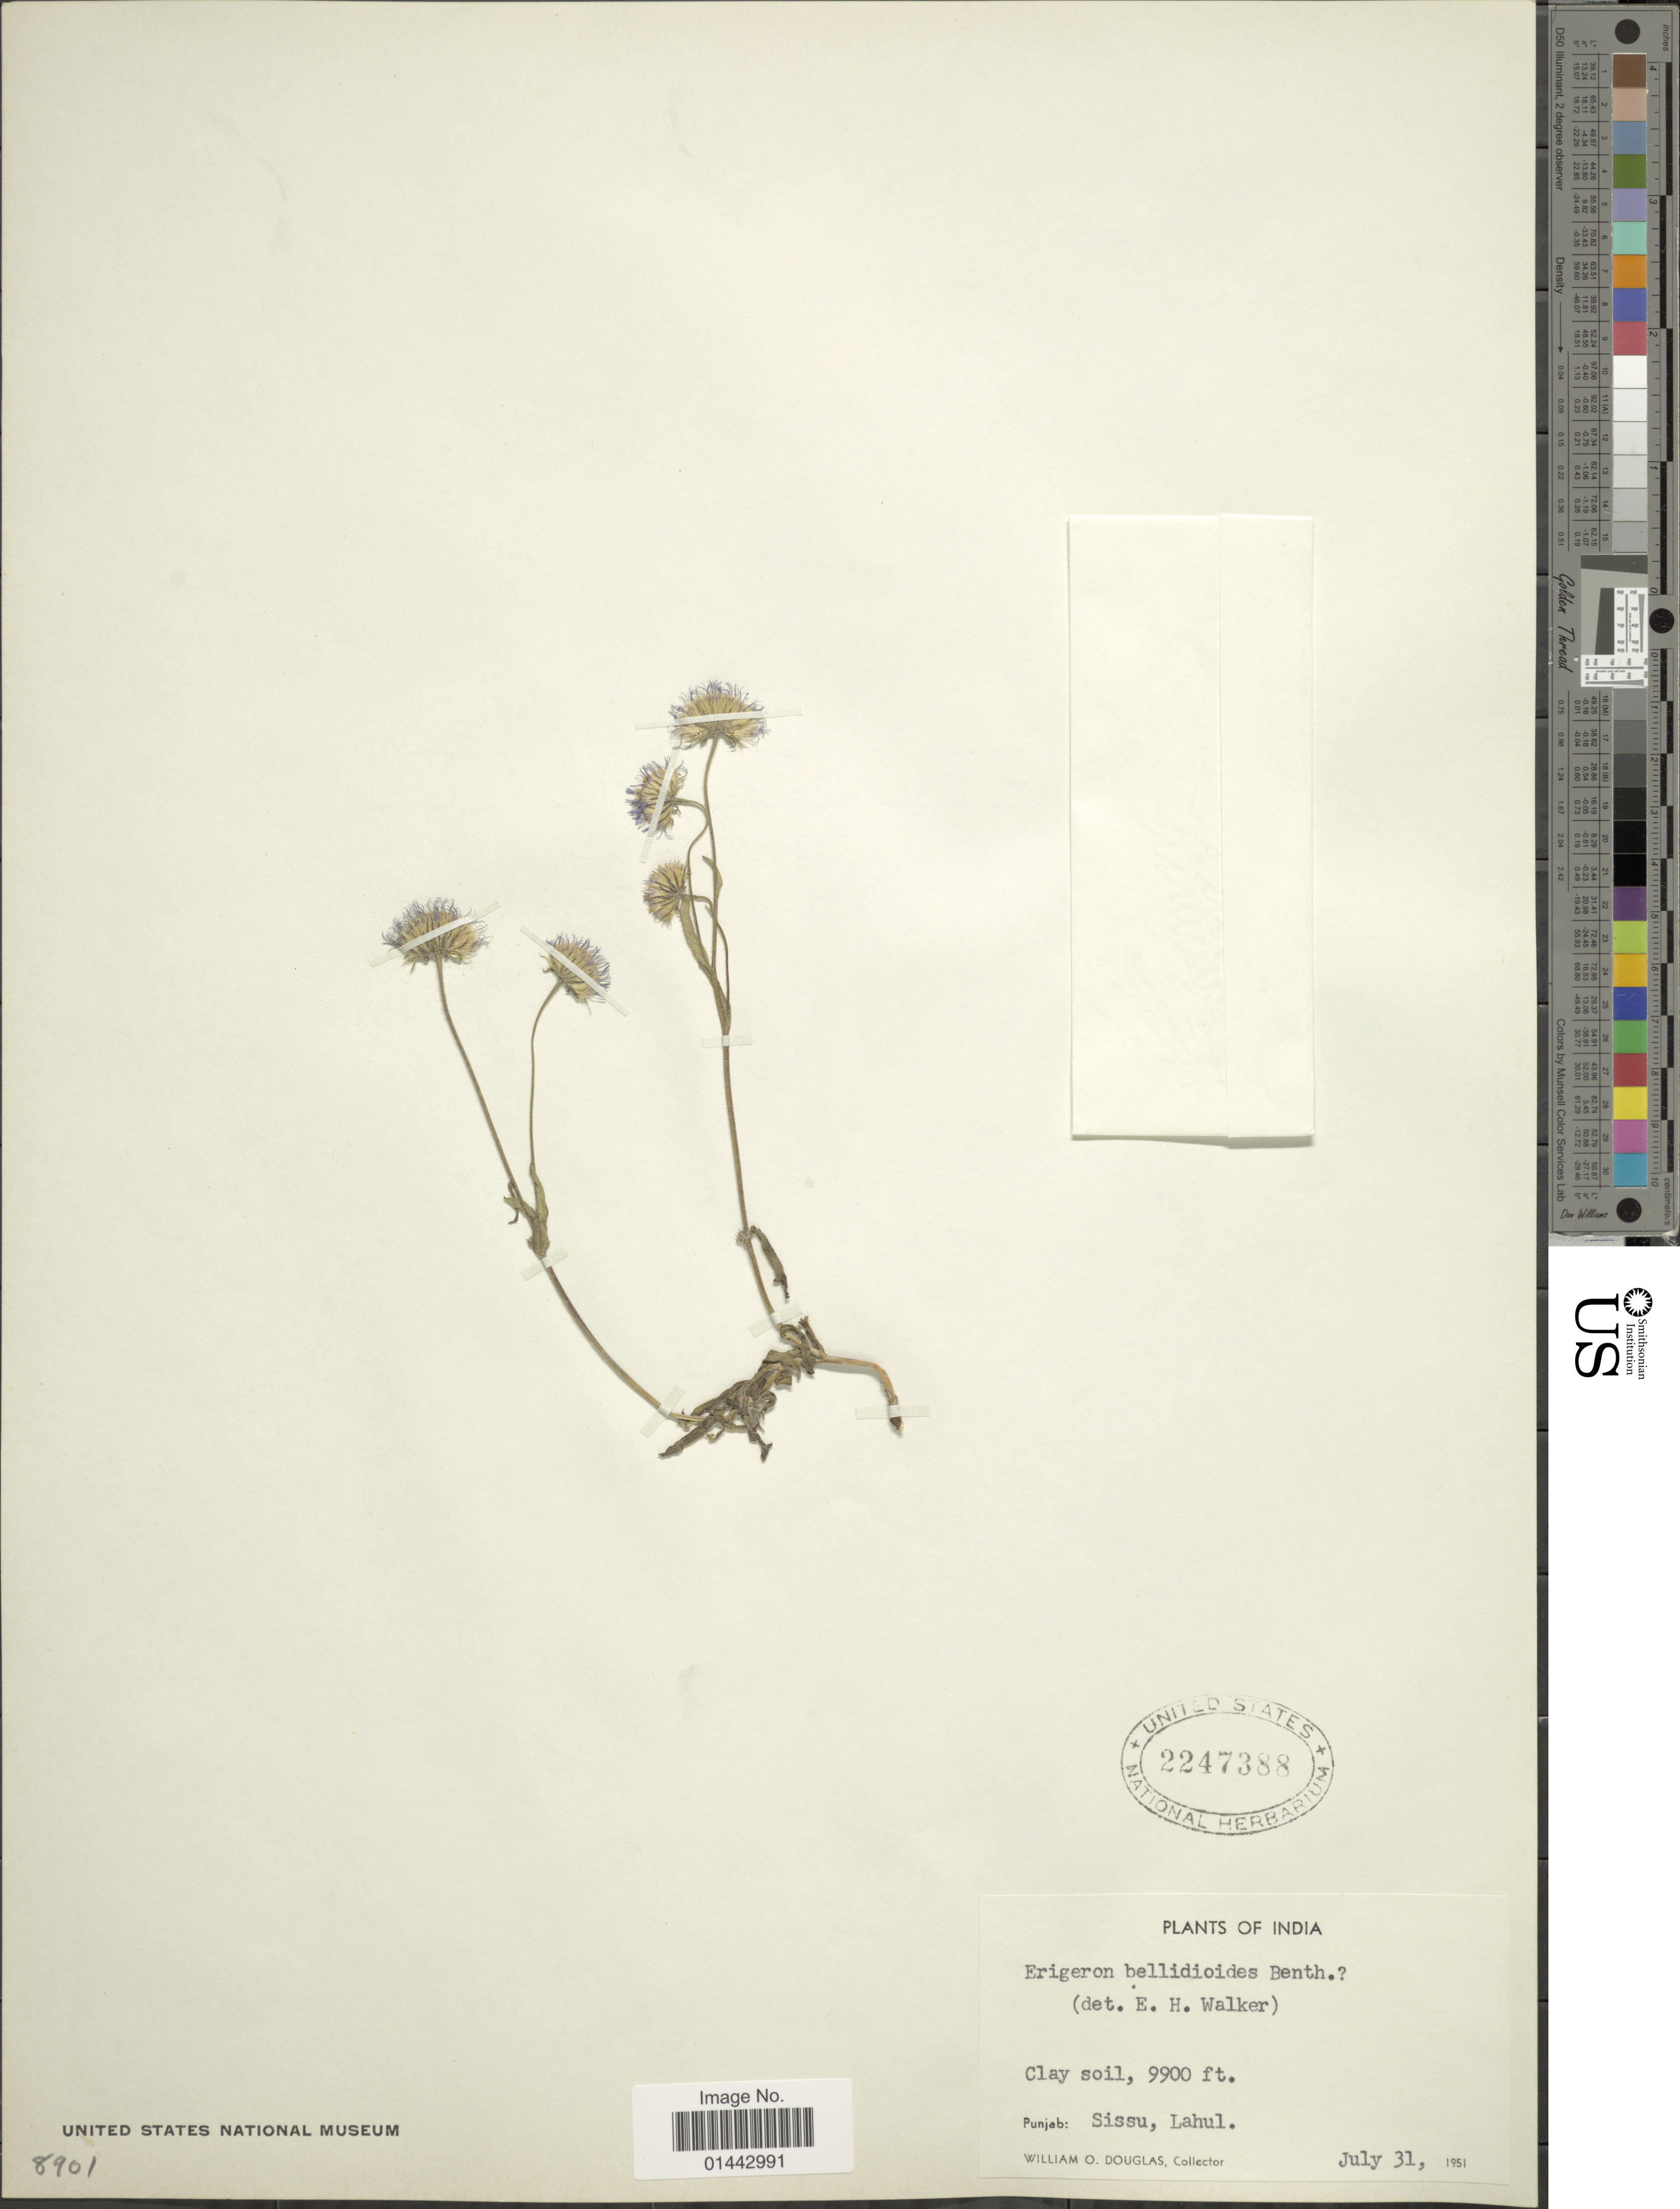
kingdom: Plantae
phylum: Tracheophyta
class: Magnoliopsida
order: Asterales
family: Asteraceae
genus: Erigeron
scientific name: Erigeron bellioides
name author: DC.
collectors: W. Douglas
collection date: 1951-07-31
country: India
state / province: Punjab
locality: Sissu, Lahul.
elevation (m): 3018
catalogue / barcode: US 2247388